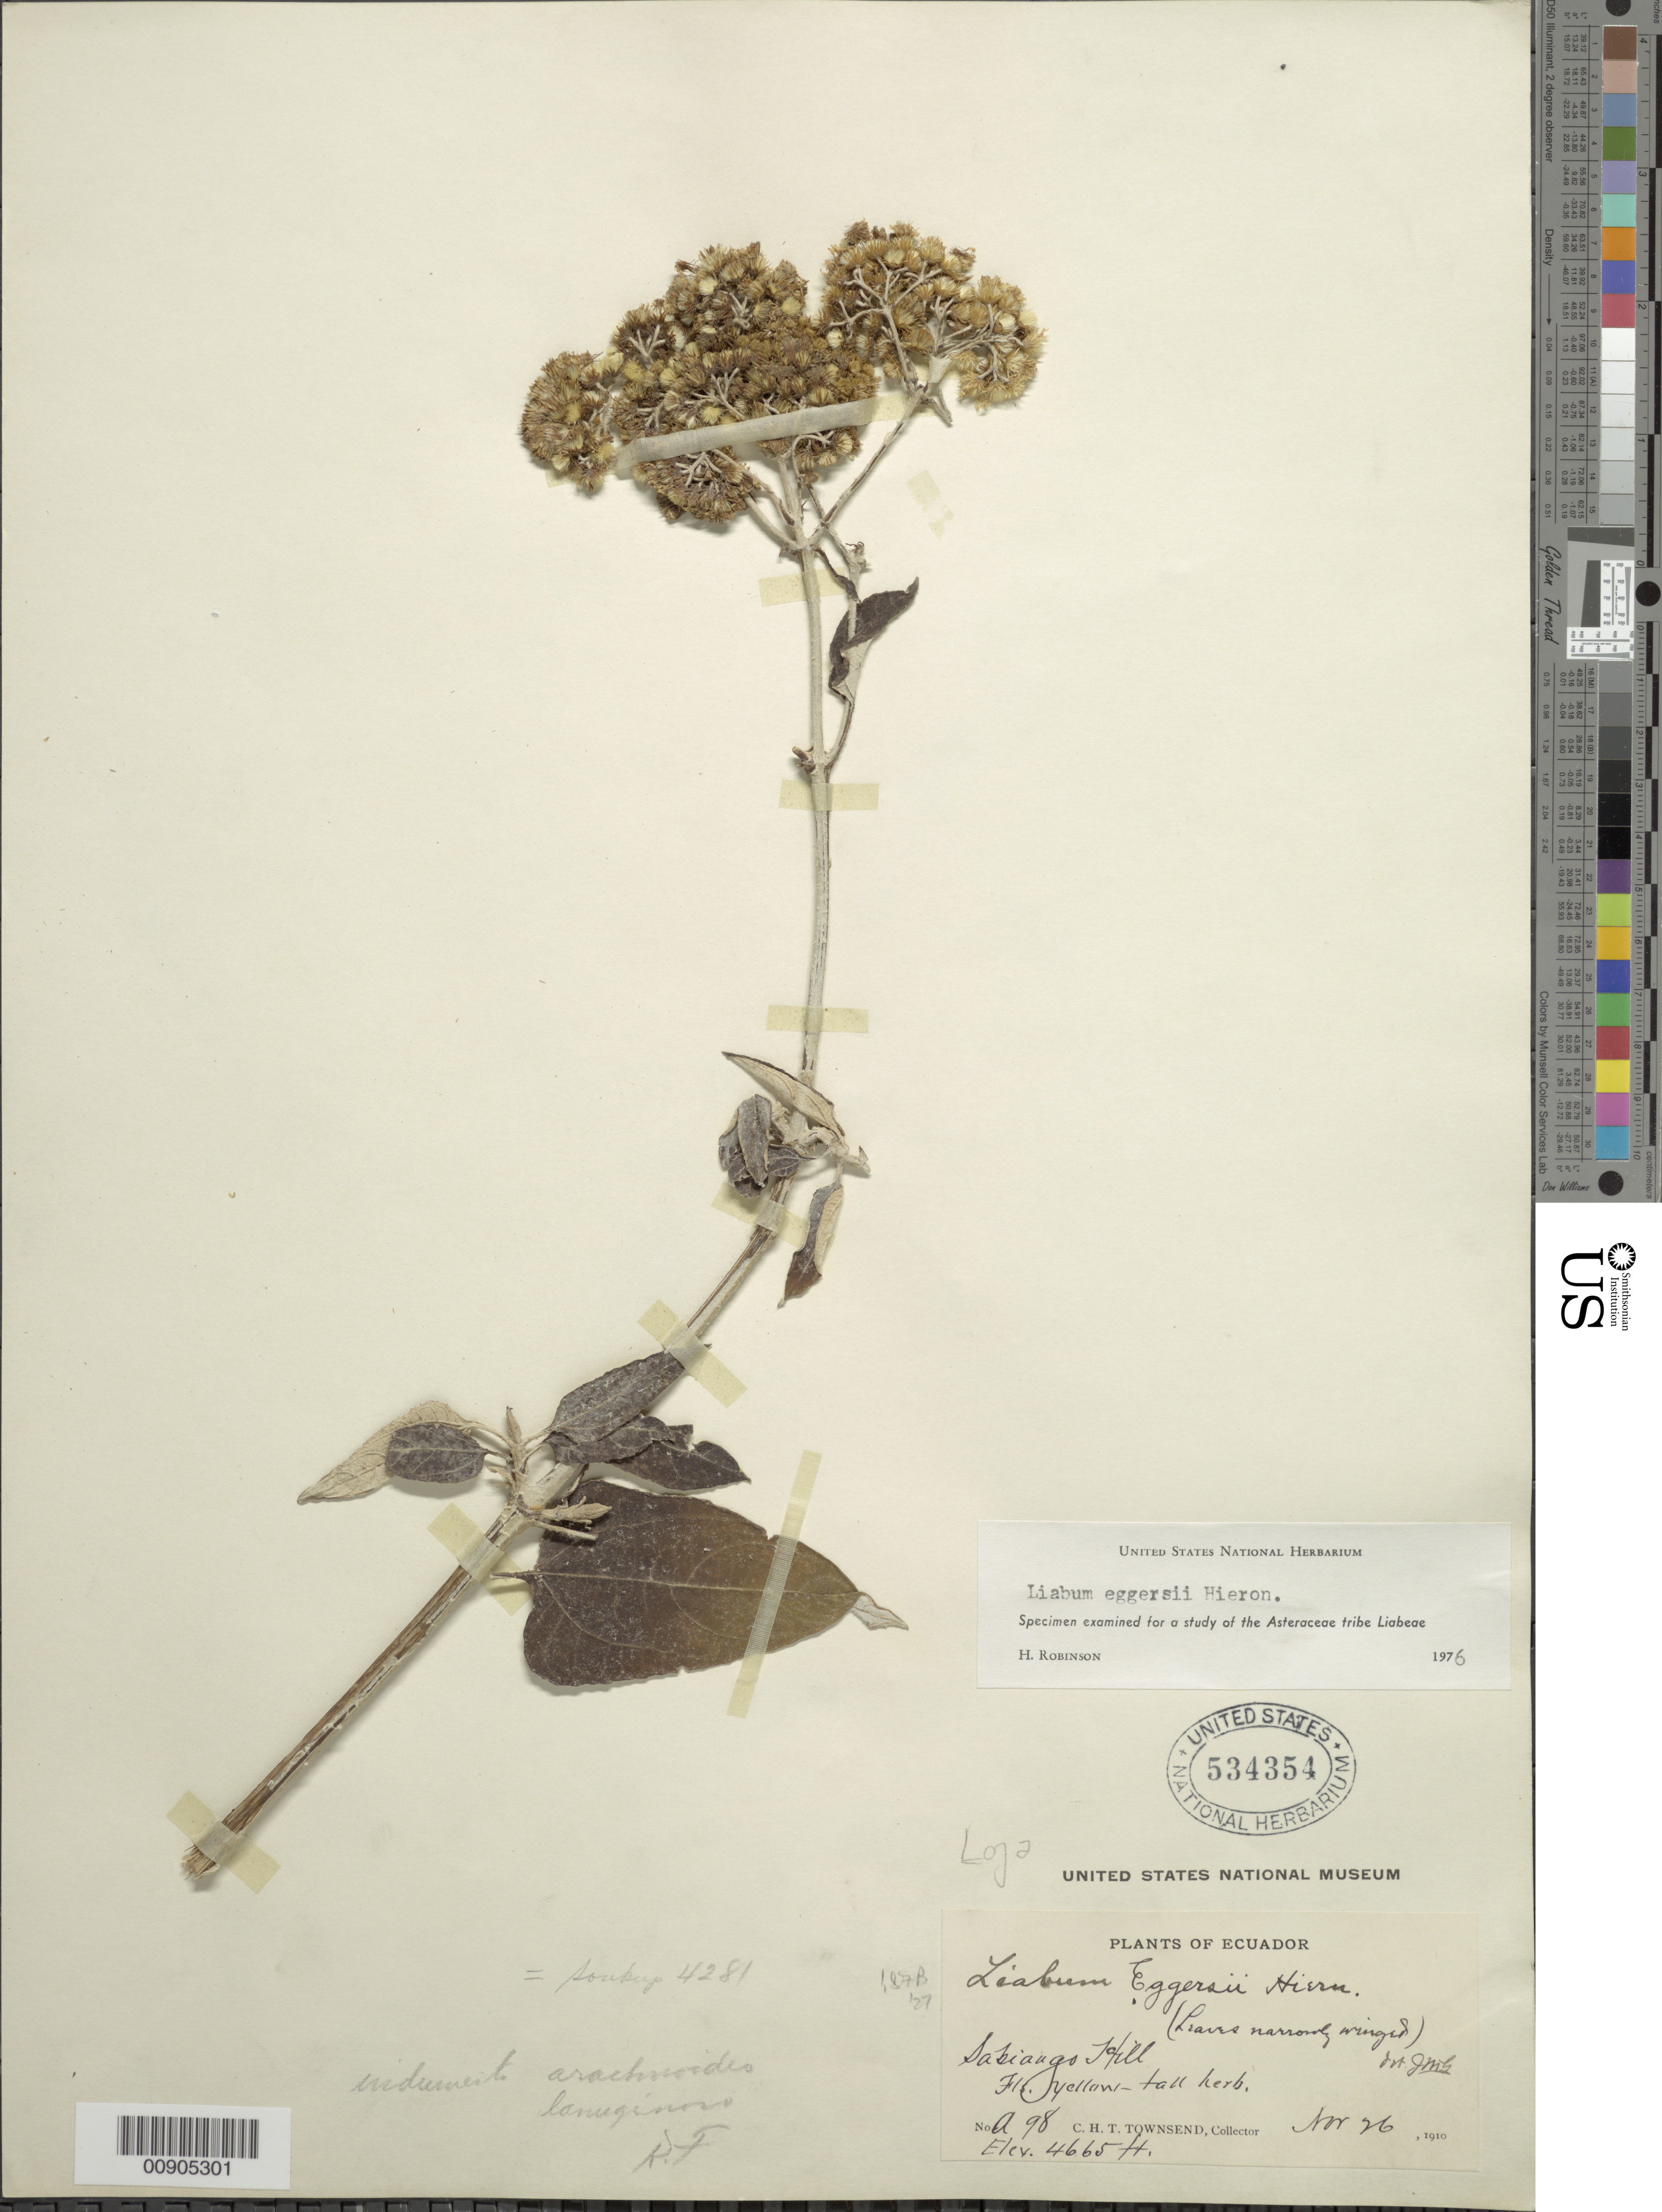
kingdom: Plantae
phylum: Tracheophyta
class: Magnoliopsida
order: Asterales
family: Asteraceae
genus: Liabum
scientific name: Liabum eggersii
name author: Hieron.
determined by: Robinson, Harold E., (US)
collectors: C. H. T. Townsend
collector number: A 98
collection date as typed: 26 April 1910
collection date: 1910-04-26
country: Ecuador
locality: Sabiango Hill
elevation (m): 1422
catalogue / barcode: US 534354